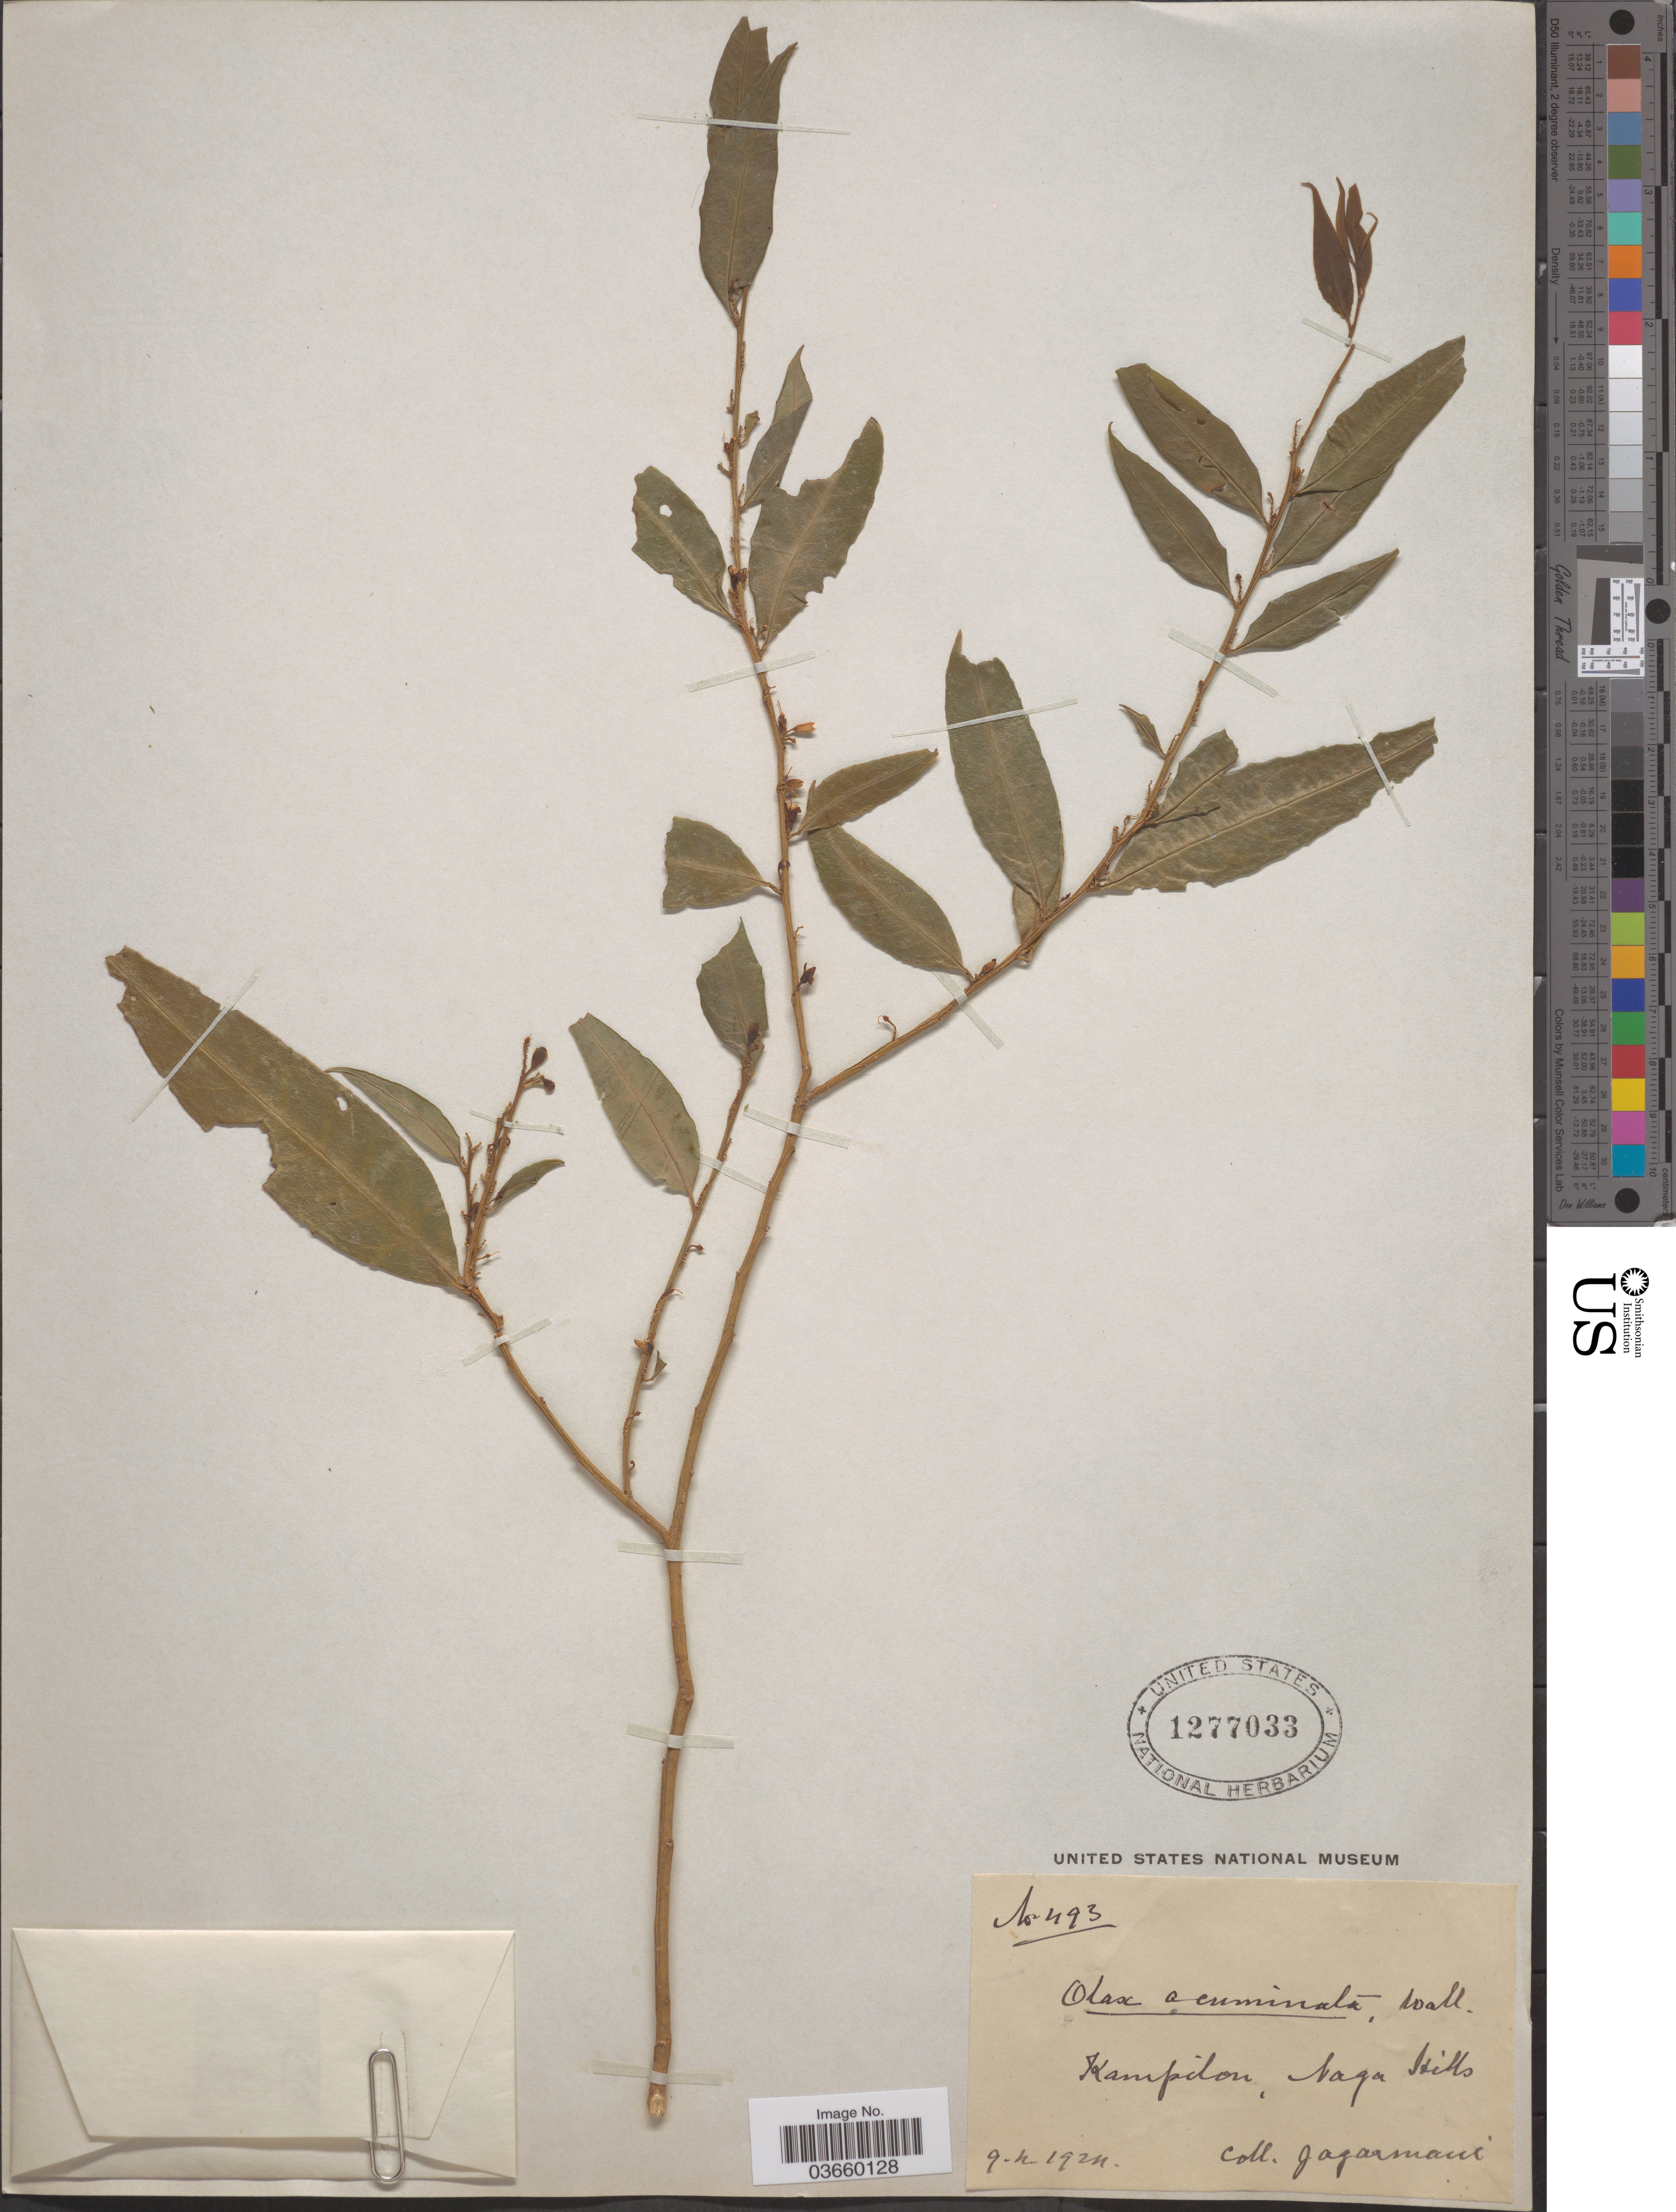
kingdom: Plantae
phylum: Tracheophyta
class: Magnoliopsida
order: Santalales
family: Olacaceae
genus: Olax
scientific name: Olax acuminata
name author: Wall. ex Benth.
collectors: -. Jagarmani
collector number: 493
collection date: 1924-12-09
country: India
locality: Kampilon, Naga Hills.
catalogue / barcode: US 1277033